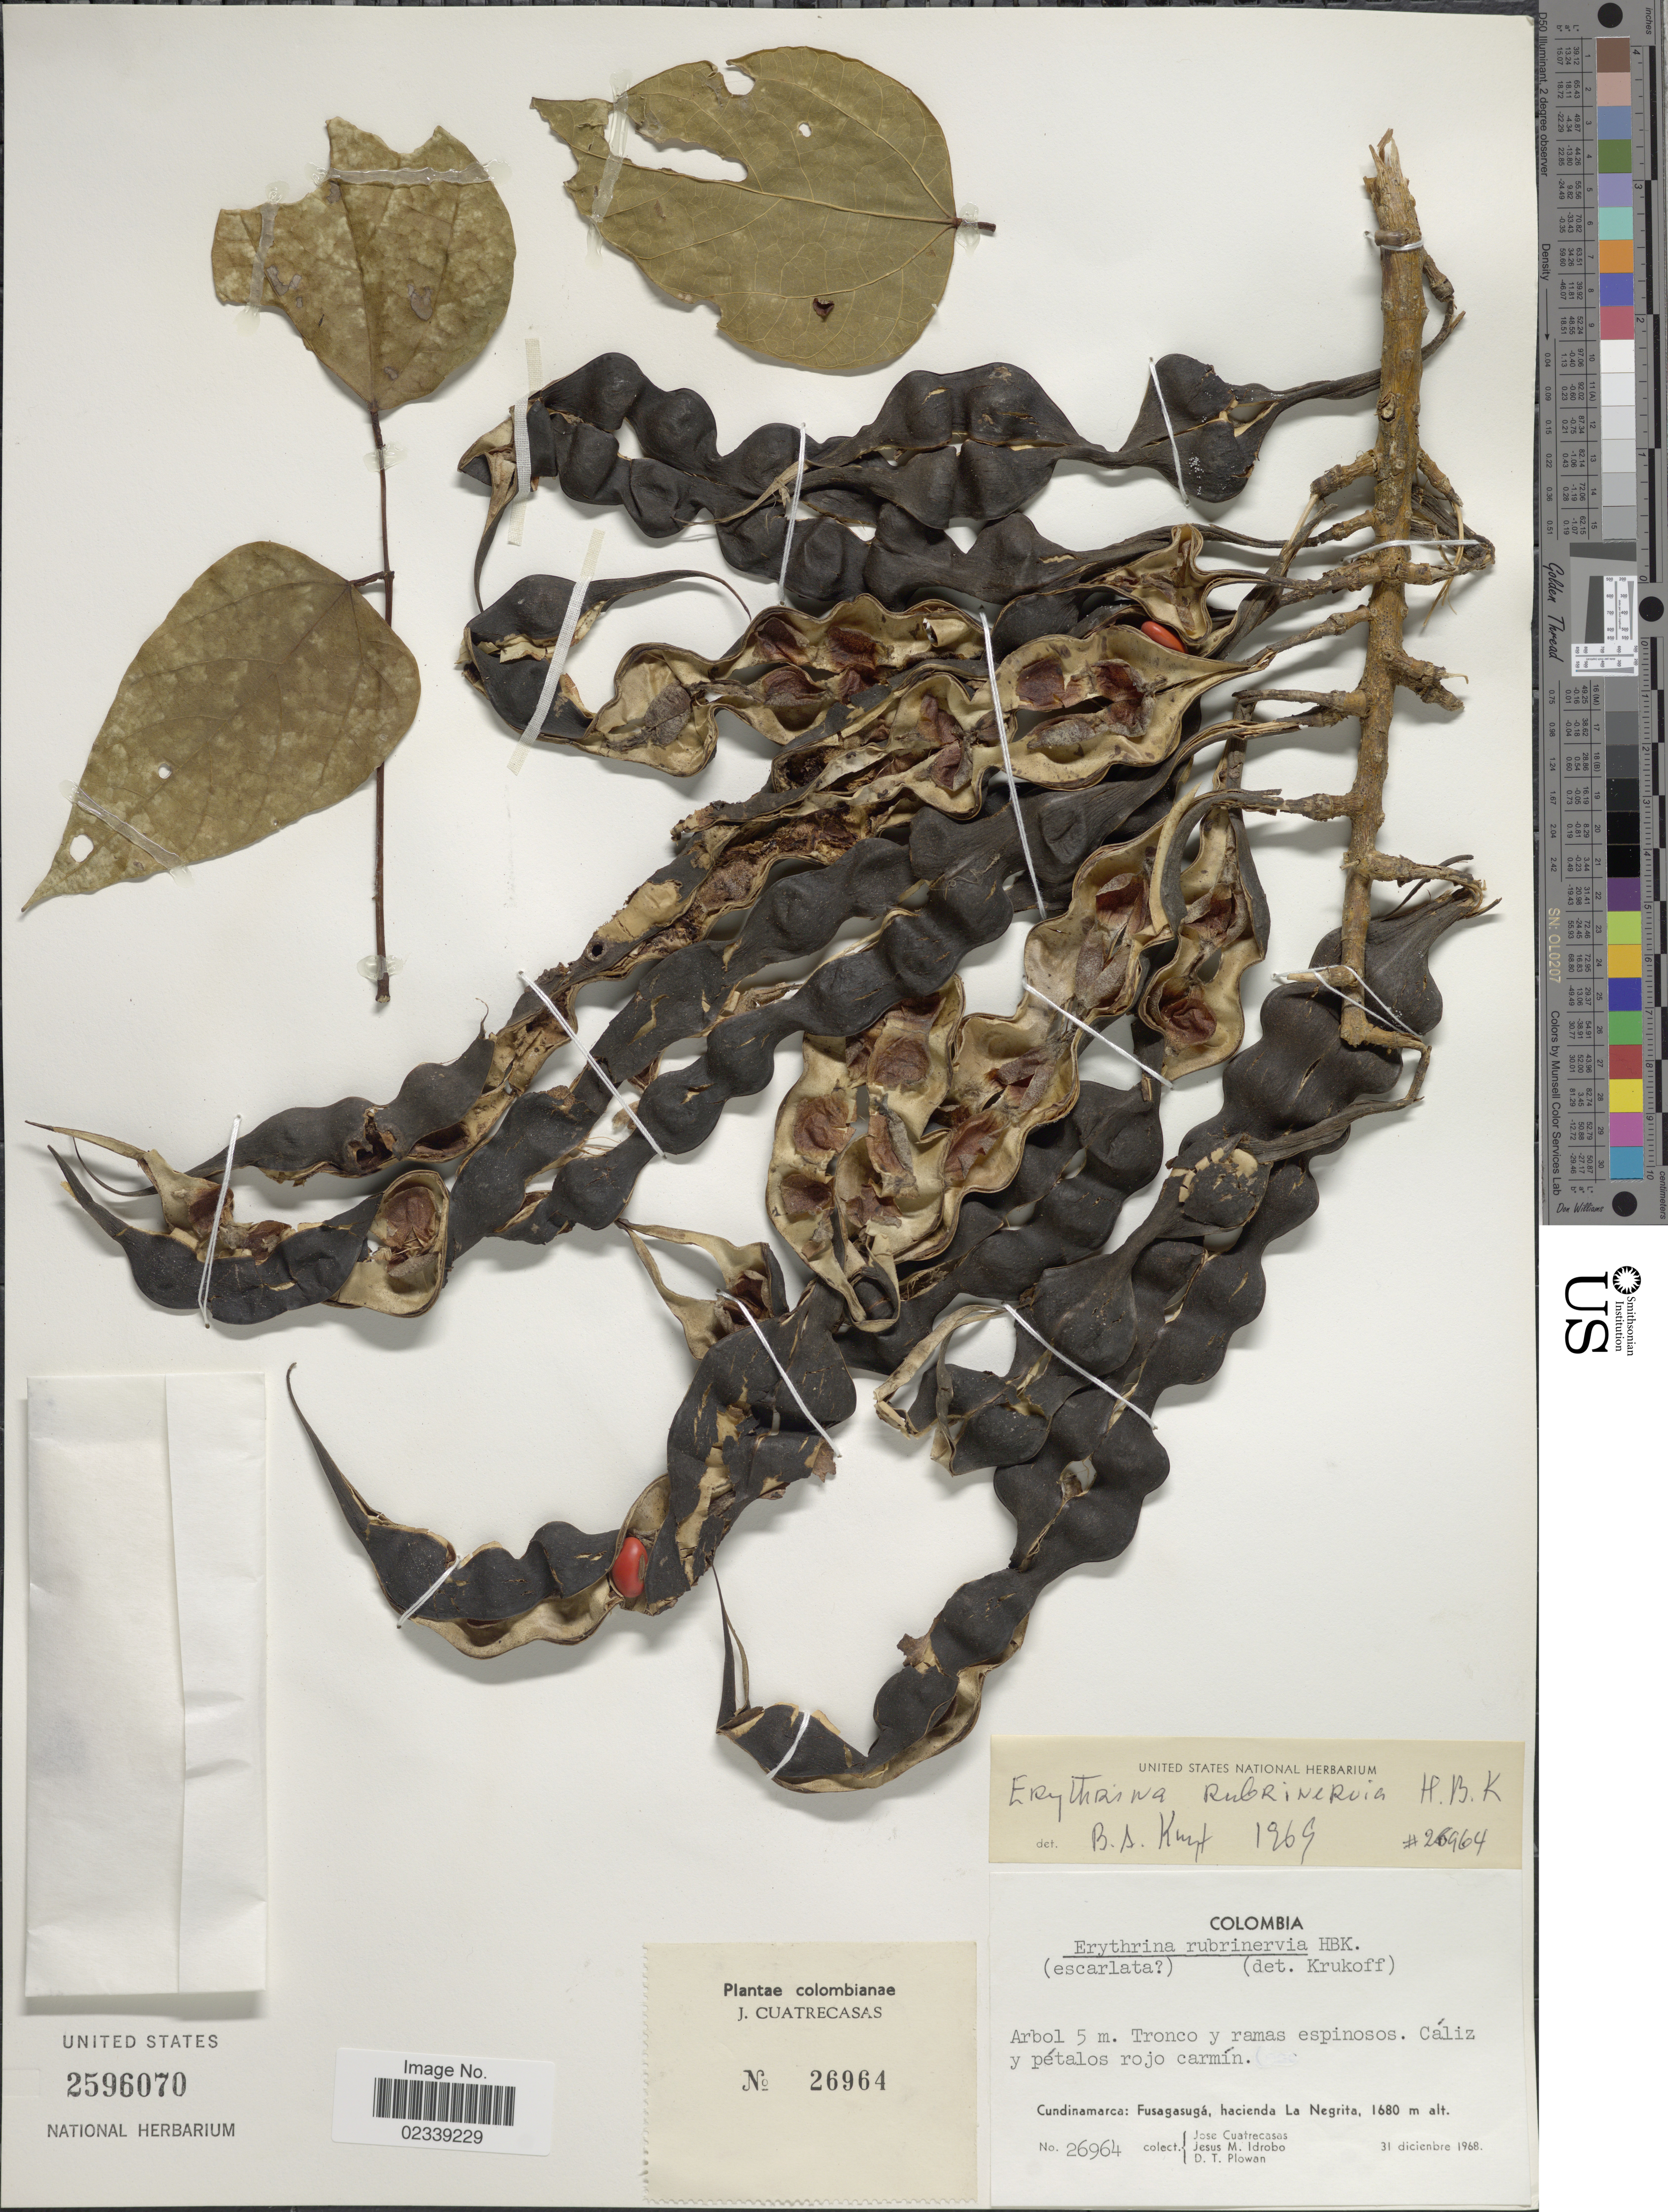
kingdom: Plantae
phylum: Tracheophyta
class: Magnoliopsida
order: Fabales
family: Fabaceae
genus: Erythrina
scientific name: Erythrina rubrinervia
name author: Kunth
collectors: J. Cuatrecasas, J. M. Idrobo & D. Plowan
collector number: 26964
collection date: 1968-12-31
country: Colombia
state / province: Cundinamarca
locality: Fusagasuga, hacienda La Negrita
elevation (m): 1680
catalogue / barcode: US 2596070